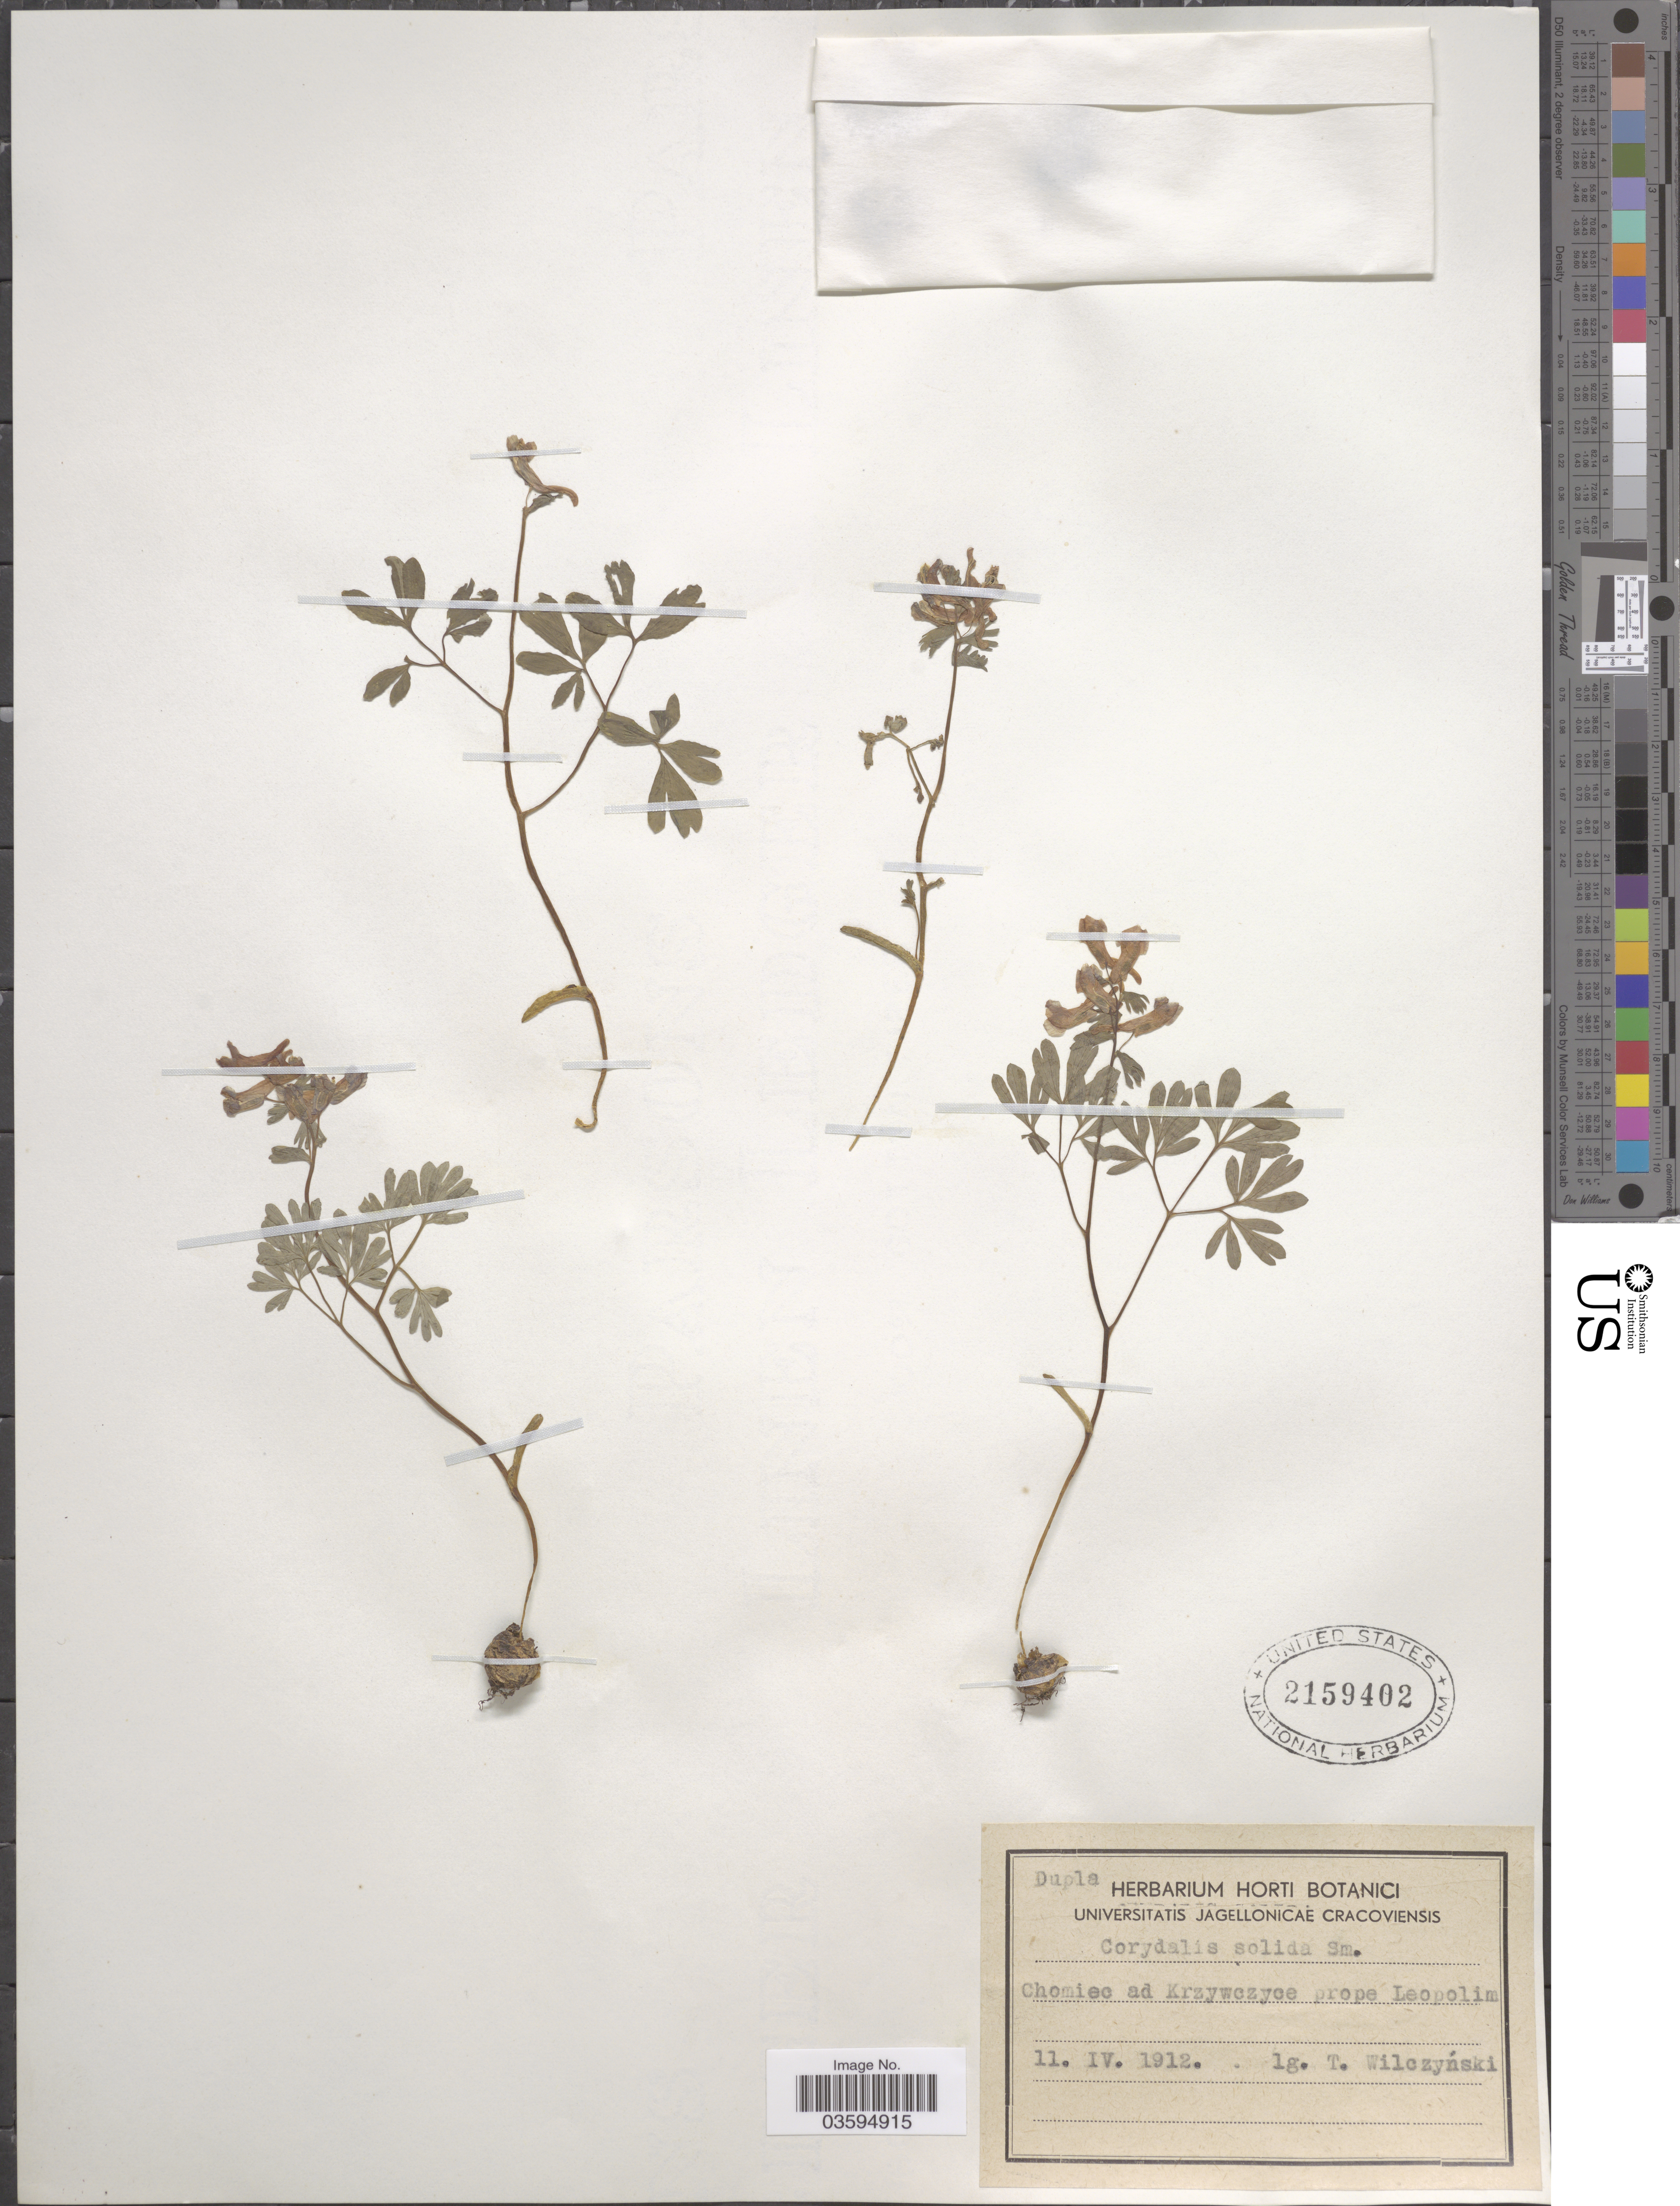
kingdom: Plantae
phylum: Tracheophyta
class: Magnoliopsida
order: Ranunculales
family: Papaveraceae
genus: Corydalis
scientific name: Corydalis solida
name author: (L.) Clairv.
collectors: T. Wilczynski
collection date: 1912-04-11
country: Poland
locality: Chomiec ad Krzywczyce prope Leopolim.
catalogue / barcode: US 2159402